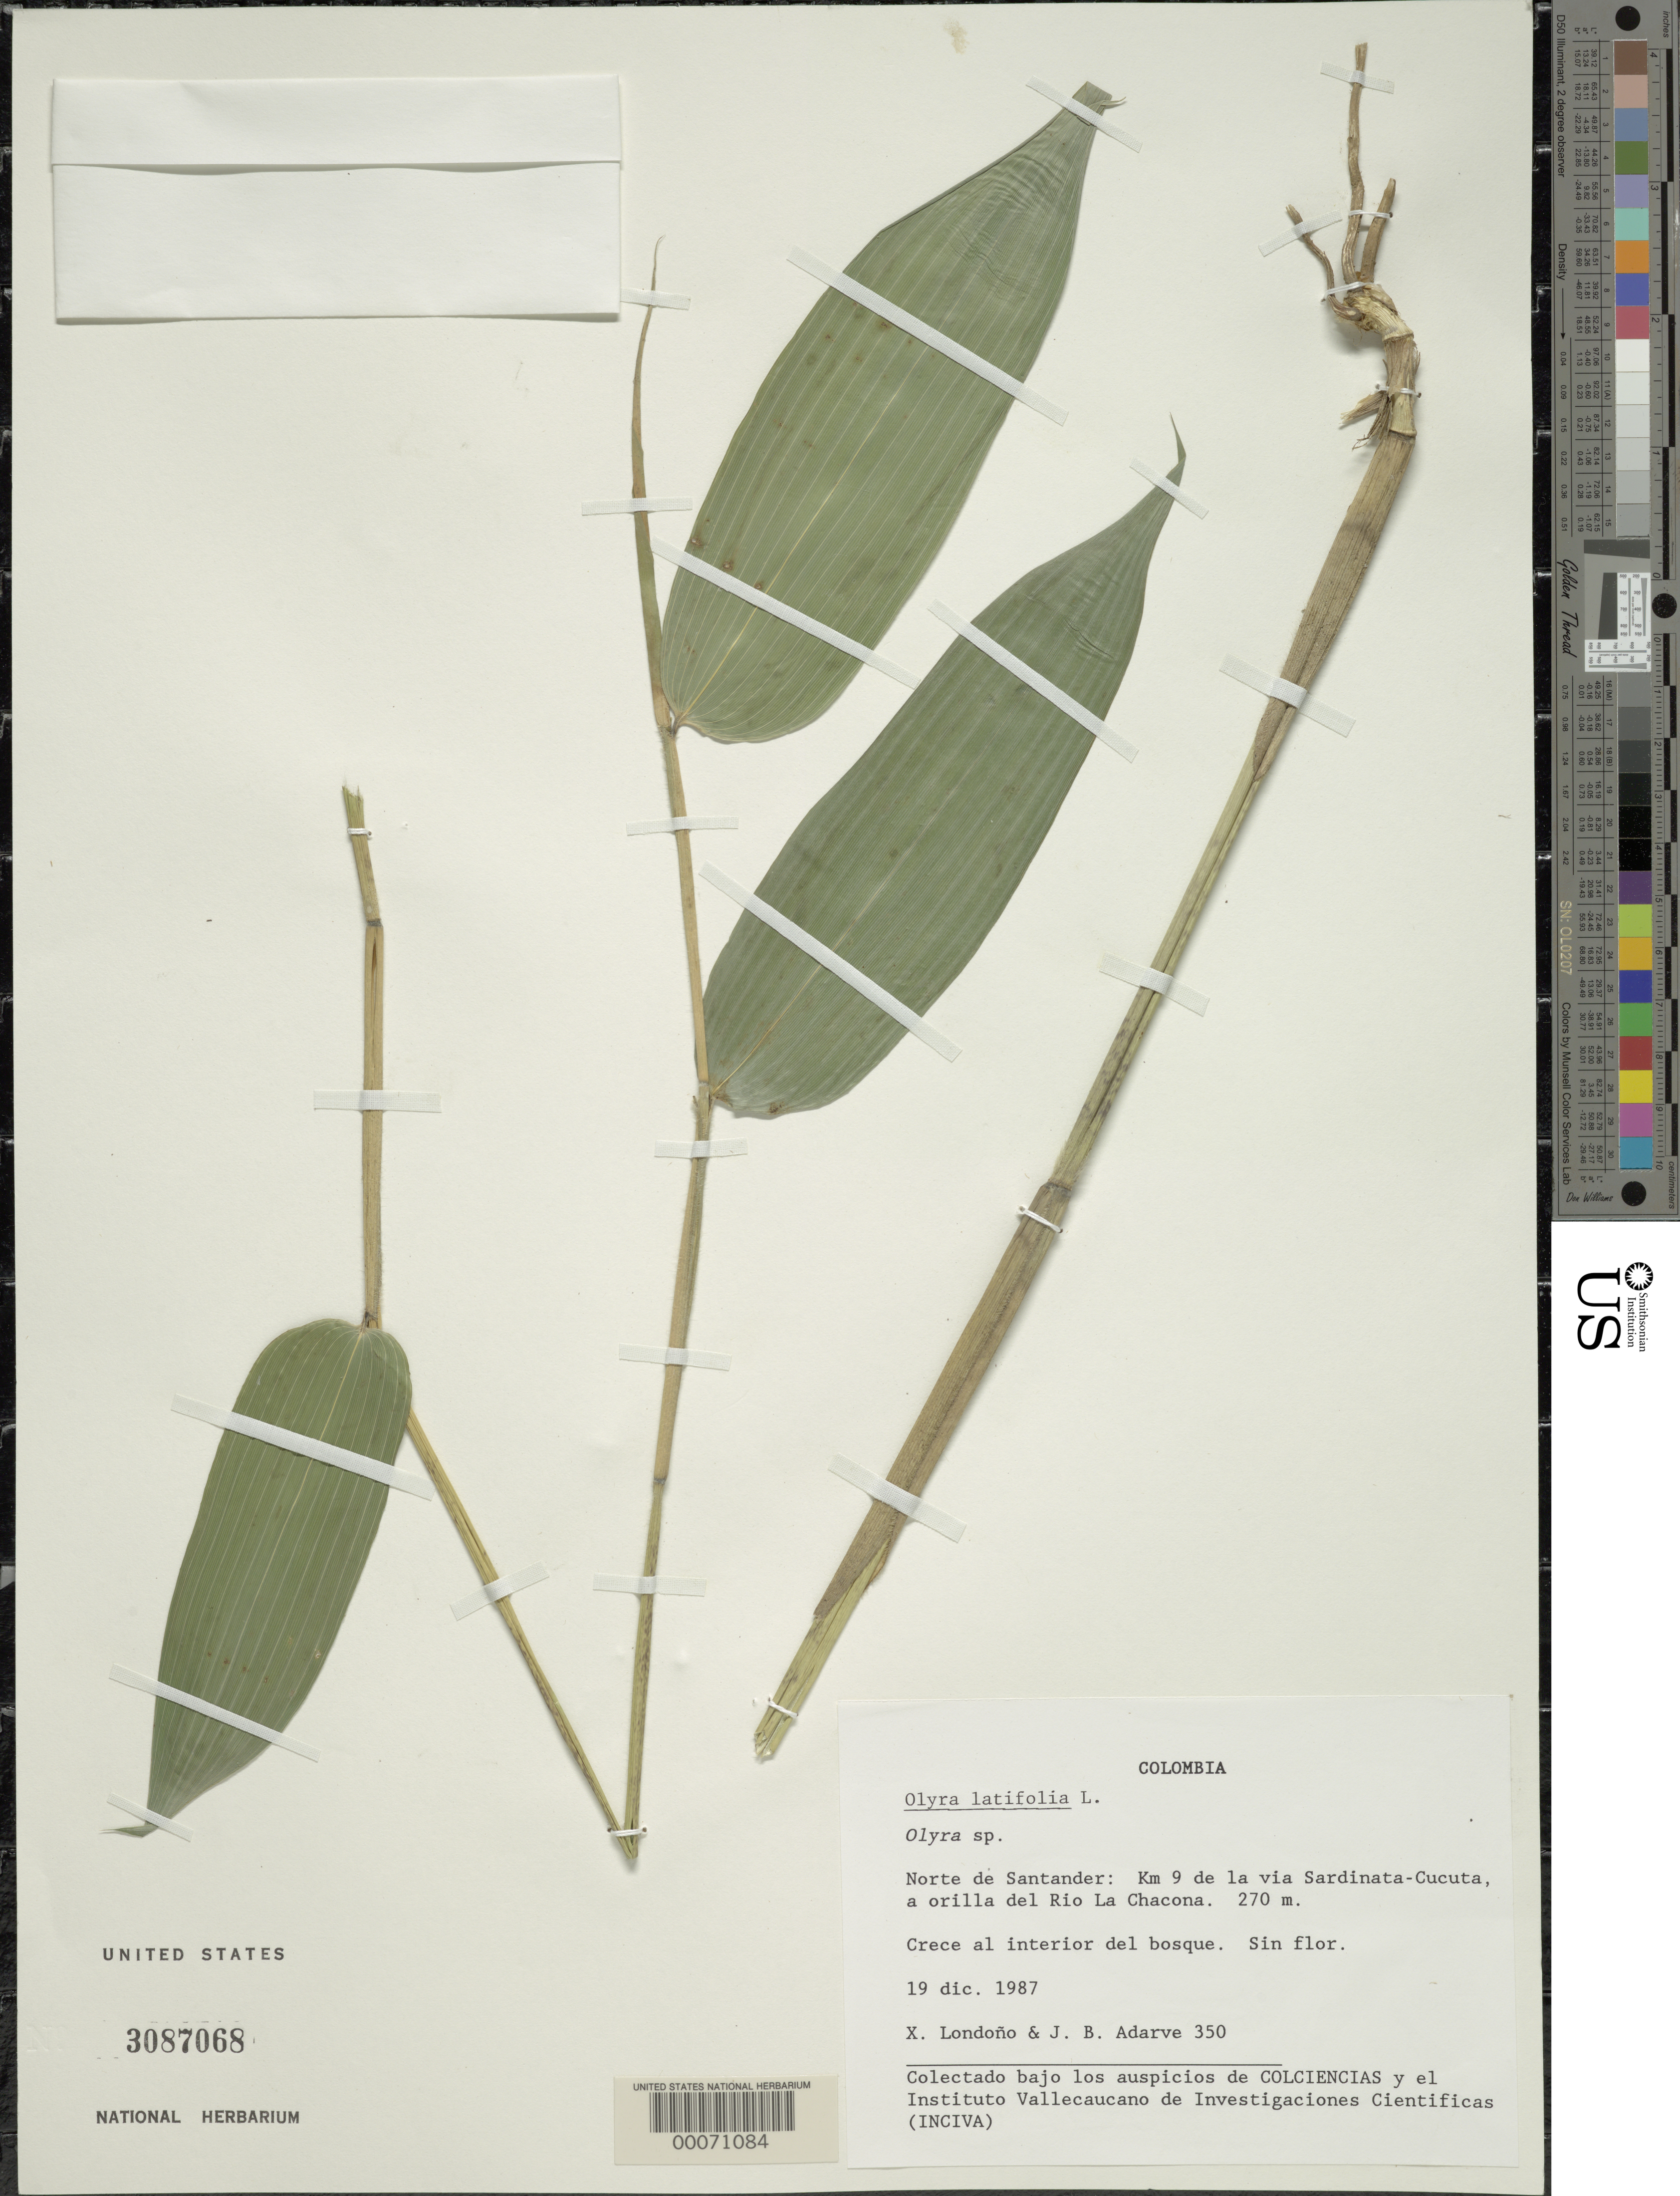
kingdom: Plantae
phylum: Tracheophyta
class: Liliopsida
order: Poales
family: Poaceae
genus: Olyra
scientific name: Olyra latifolia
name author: L.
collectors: X. Londoño & J. B. Adarve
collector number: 350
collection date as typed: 19 Dec 1987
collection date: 1987-12-19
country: Colombia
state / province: Norte de Santander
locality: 9 km of Sardinata-Cucuta, bank of Rio la chacona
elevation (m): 270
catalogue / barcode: US 3087068